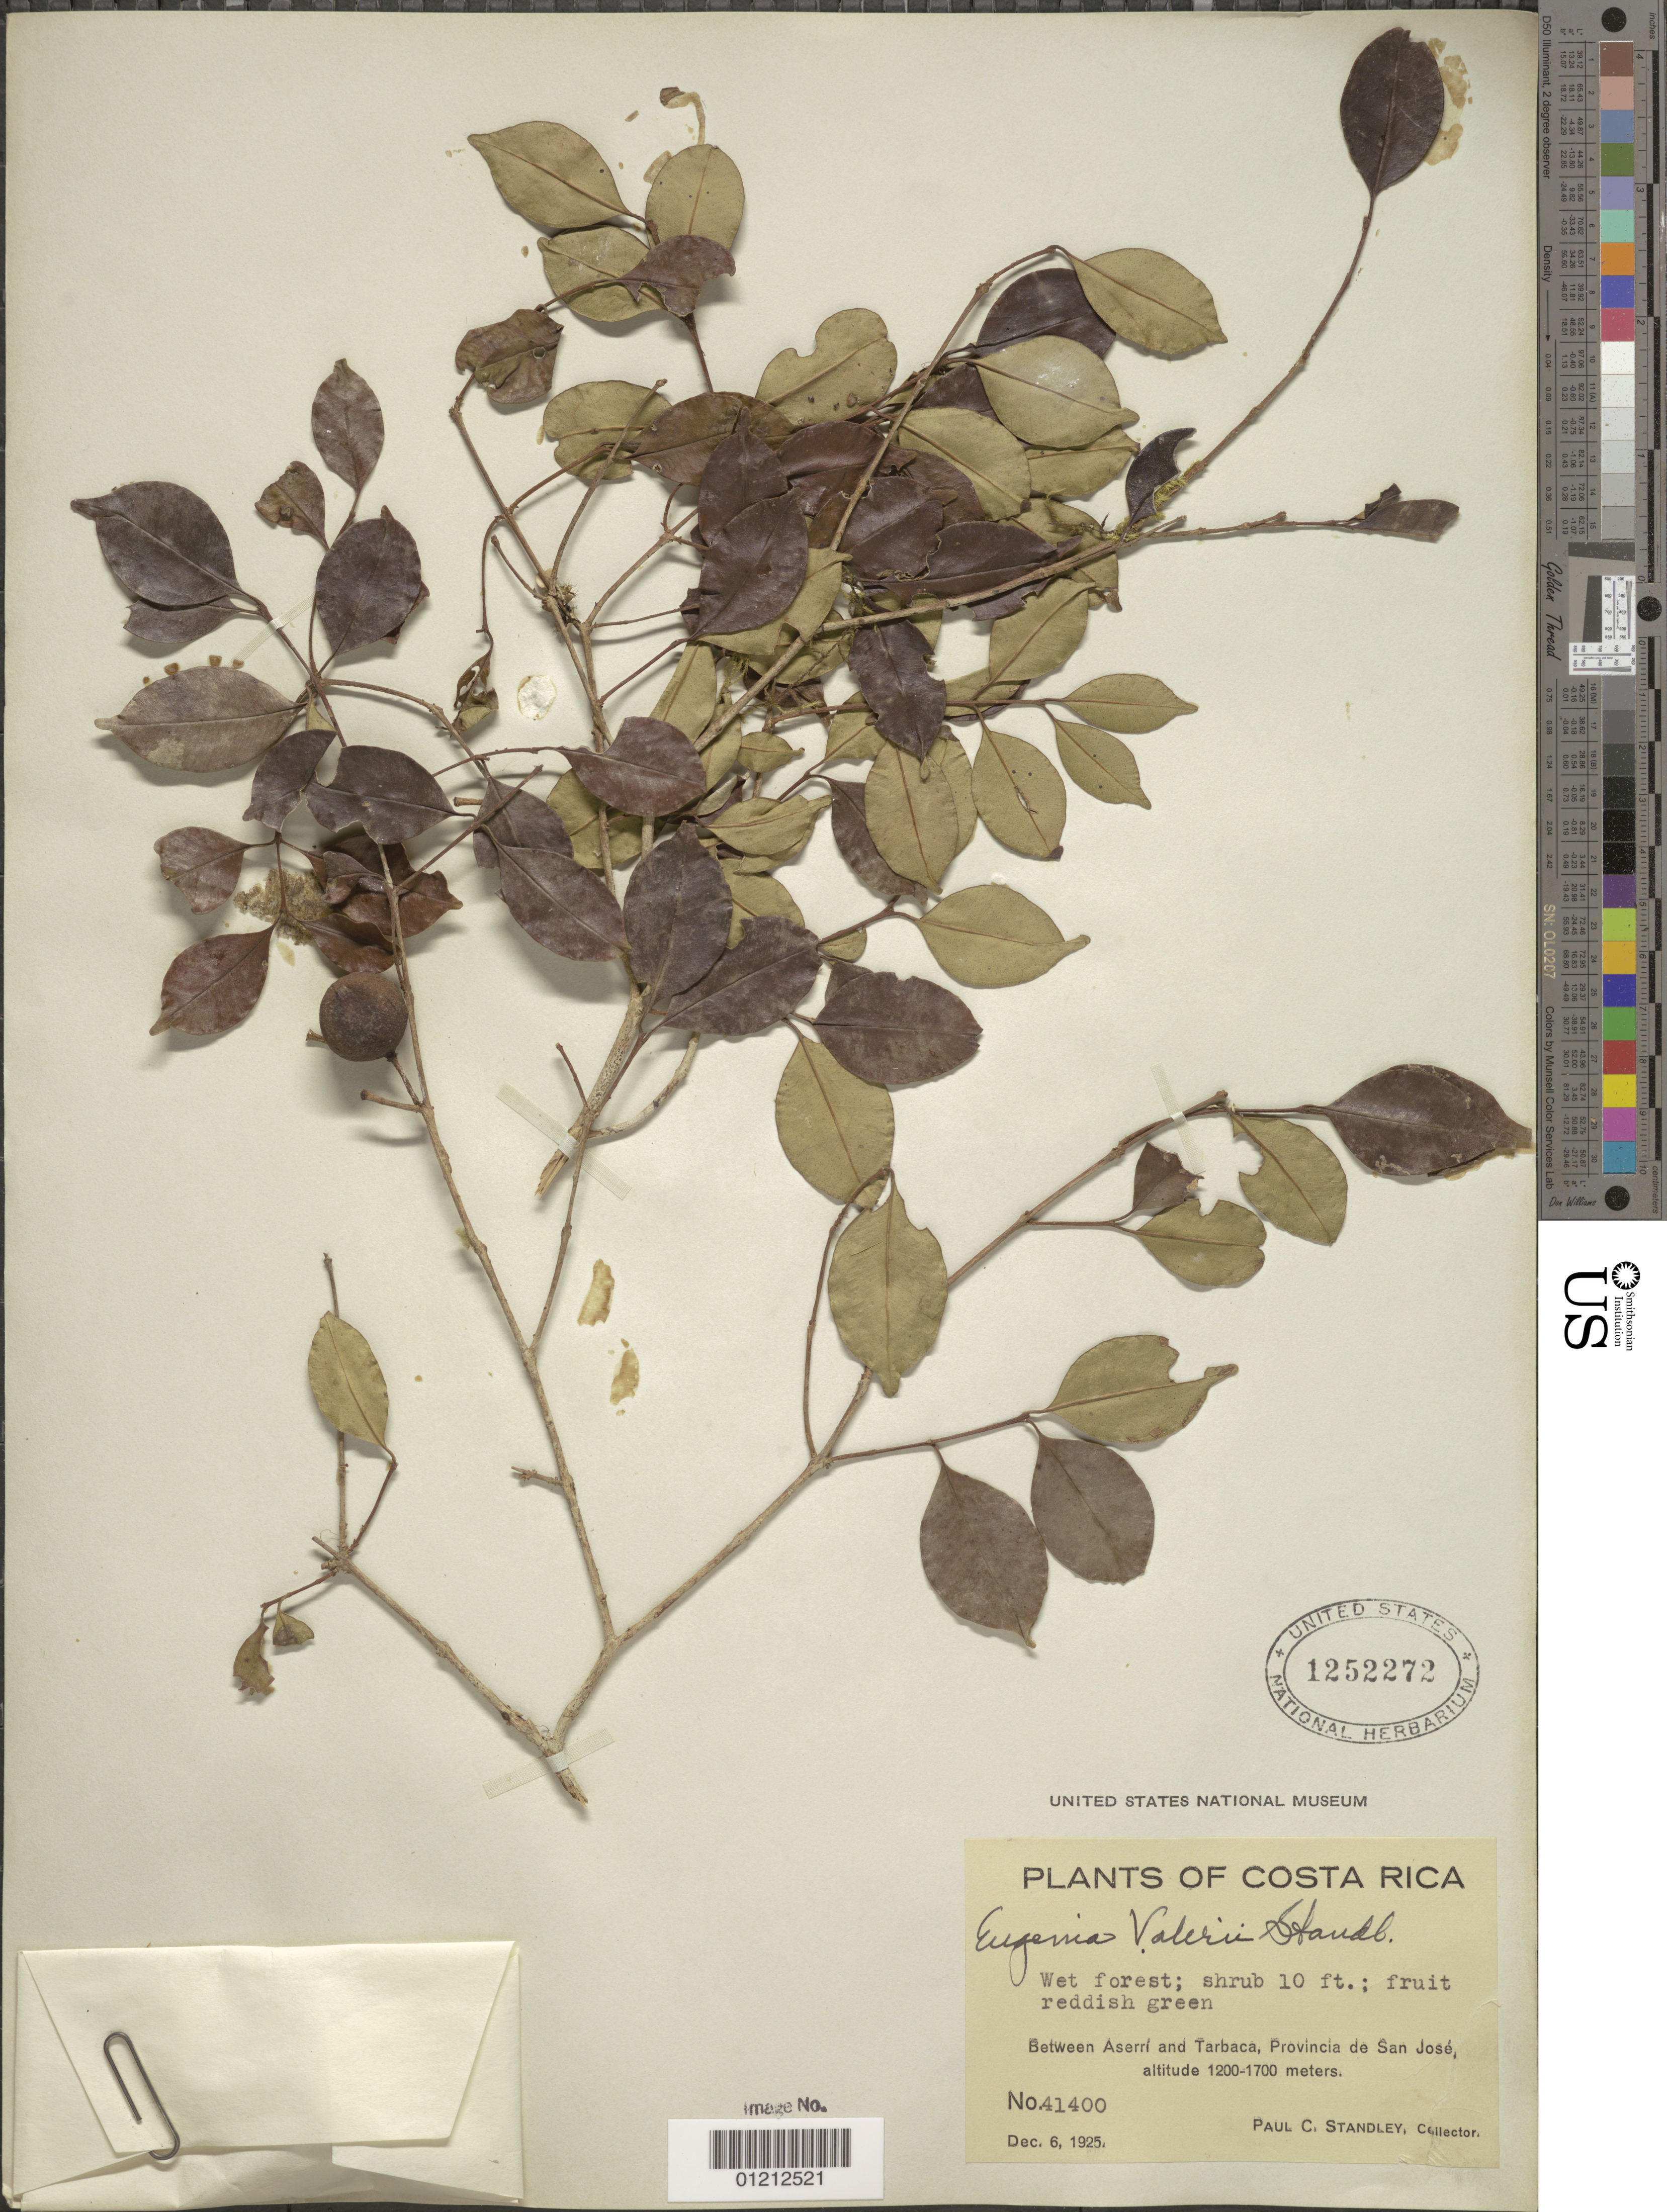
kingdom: Plantae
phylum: Tracheophyta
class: Magnoliopsida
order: Myrtales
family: Myrtaceae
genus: Eugenia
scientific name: Eugenia valerii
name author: Standl.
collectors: P. C. Standley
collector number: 41400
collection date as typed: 6 Dec 1925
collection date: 1925-12-06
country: Costa Rica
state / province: San Jose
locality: Between Aserrí and Tarbaca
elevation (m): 1200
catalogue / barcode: US 1252272